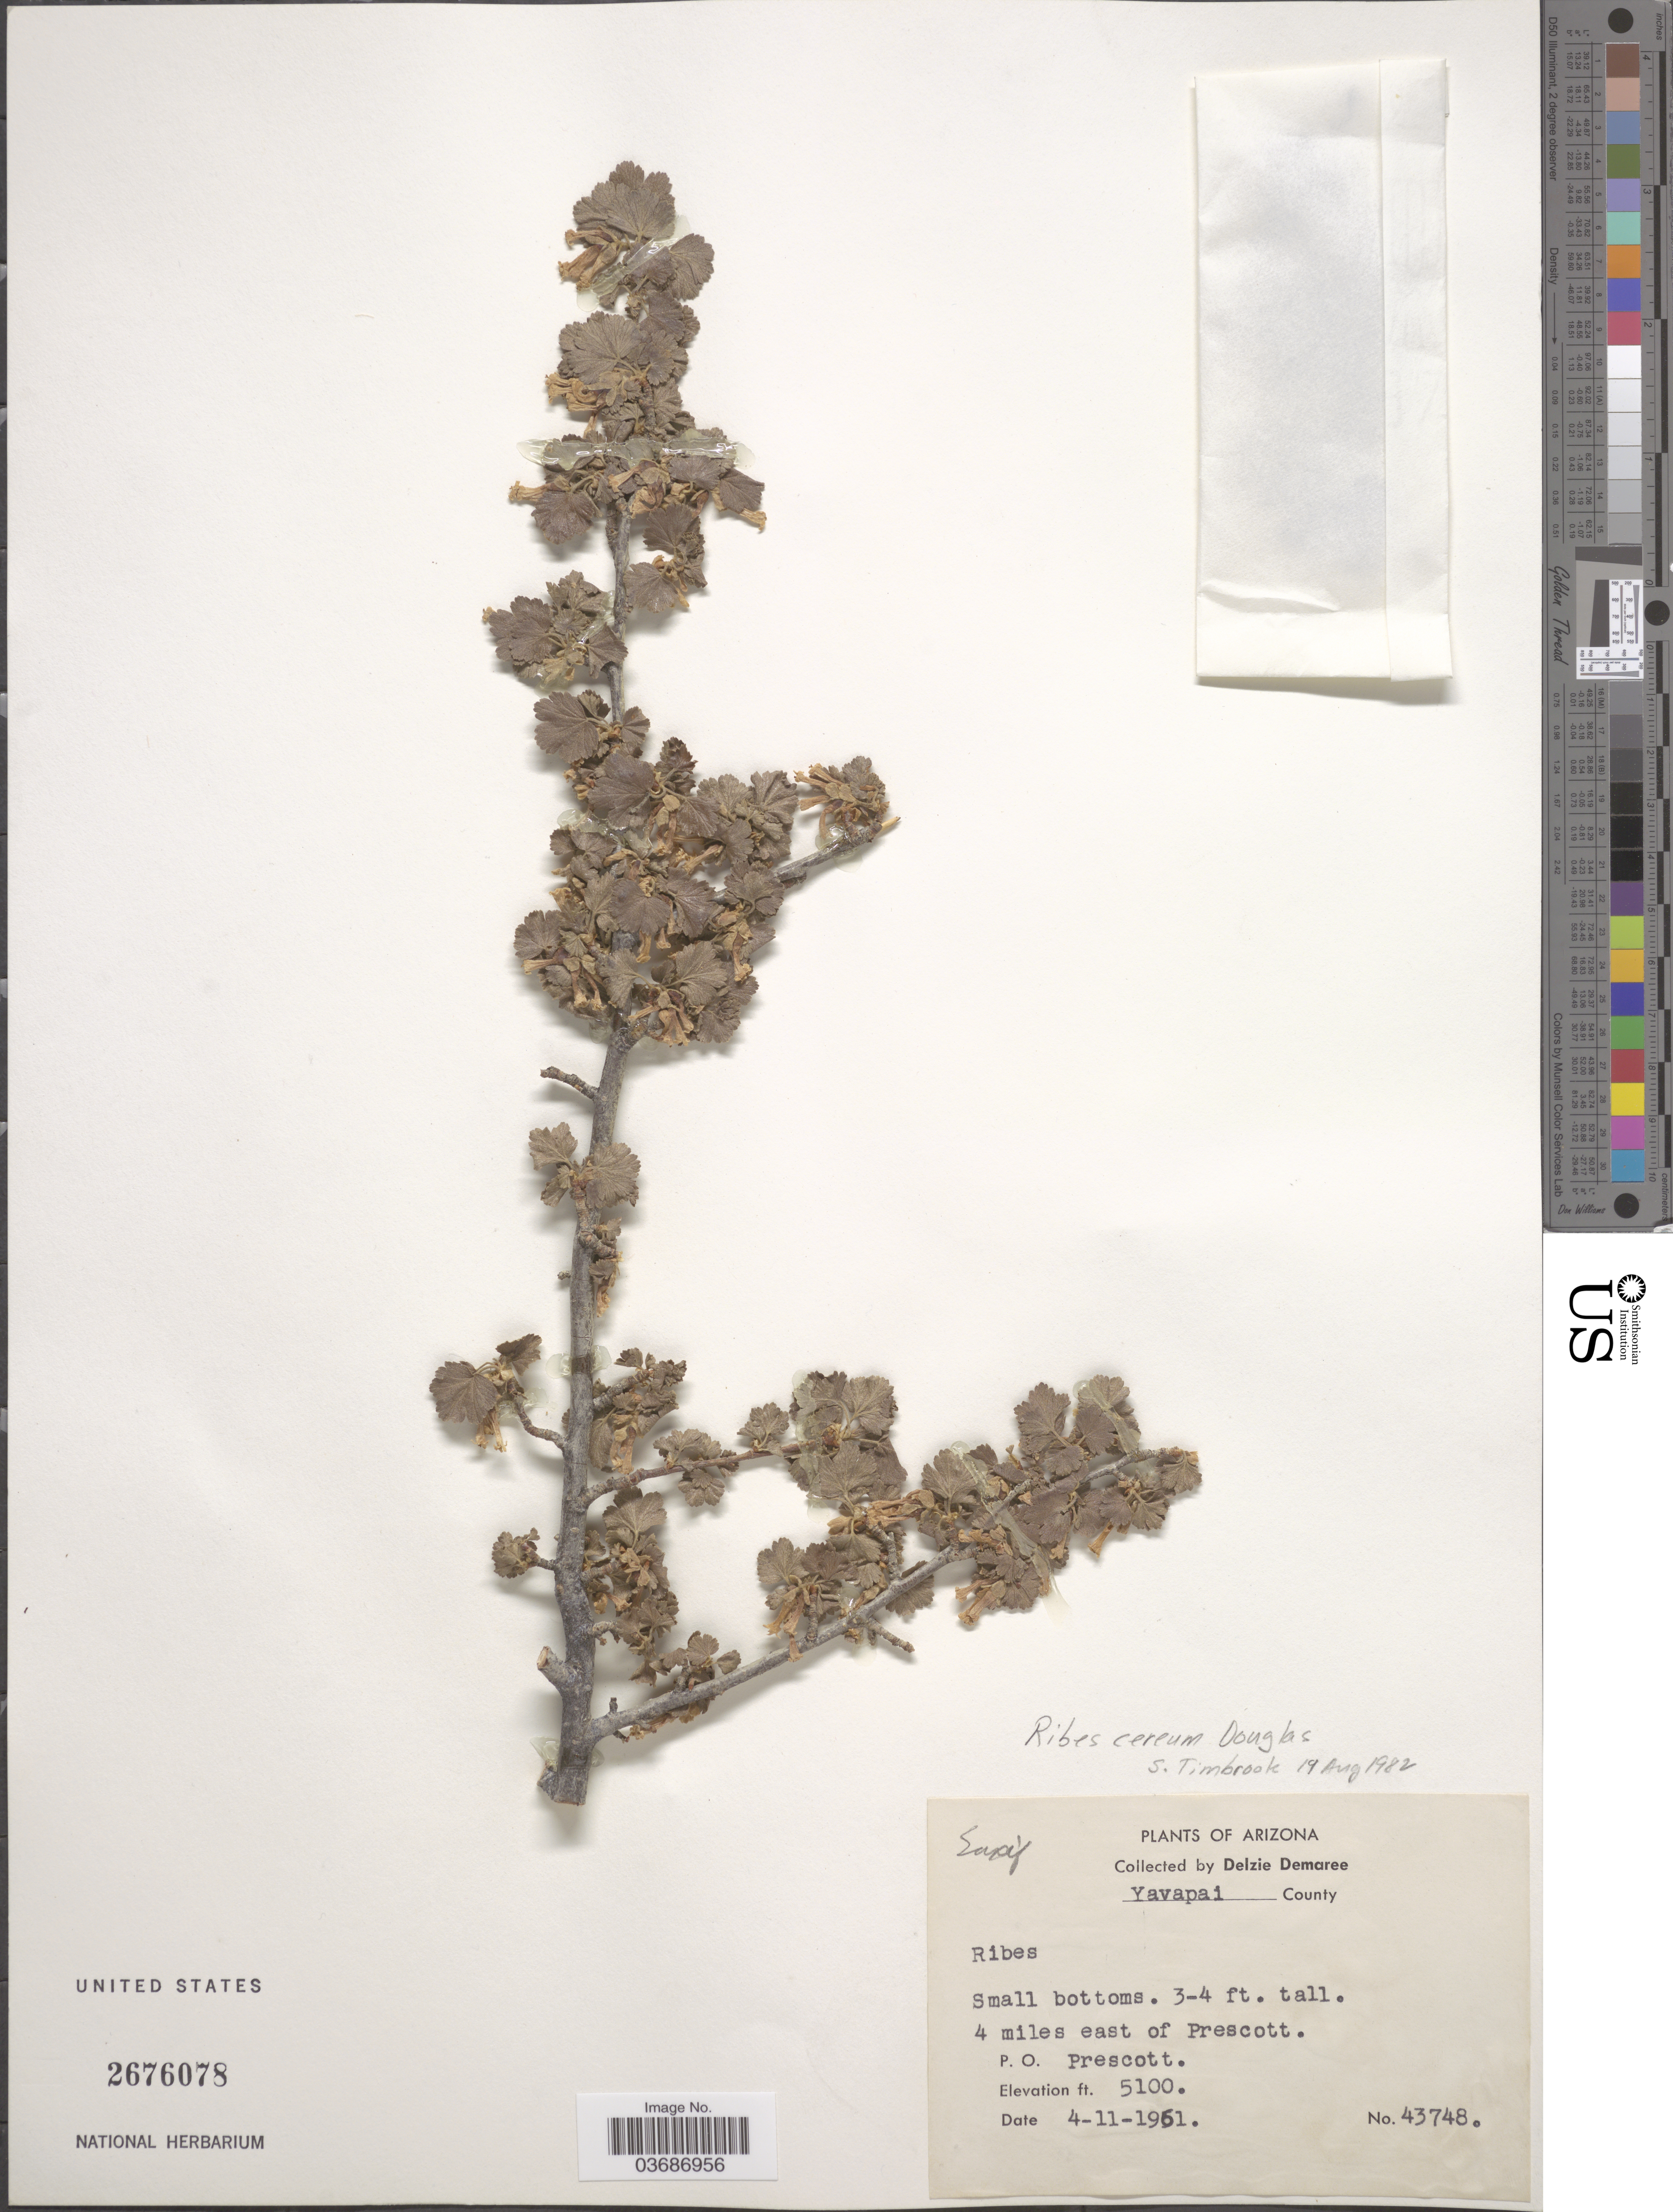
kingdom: Plantae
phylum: Tracheophyta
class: Magnoliopsida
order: Saxifragales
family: Grossulariaceae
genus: Ribes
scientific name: Ribes cereum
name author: Douglas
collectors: D. Demaree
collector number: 43748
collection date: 1961-04-11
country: United States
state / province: Arizona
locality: Yavapai County. 4 miles east of Prescott. P. O. Prescott.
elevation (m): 1554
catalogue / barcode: US 2676078